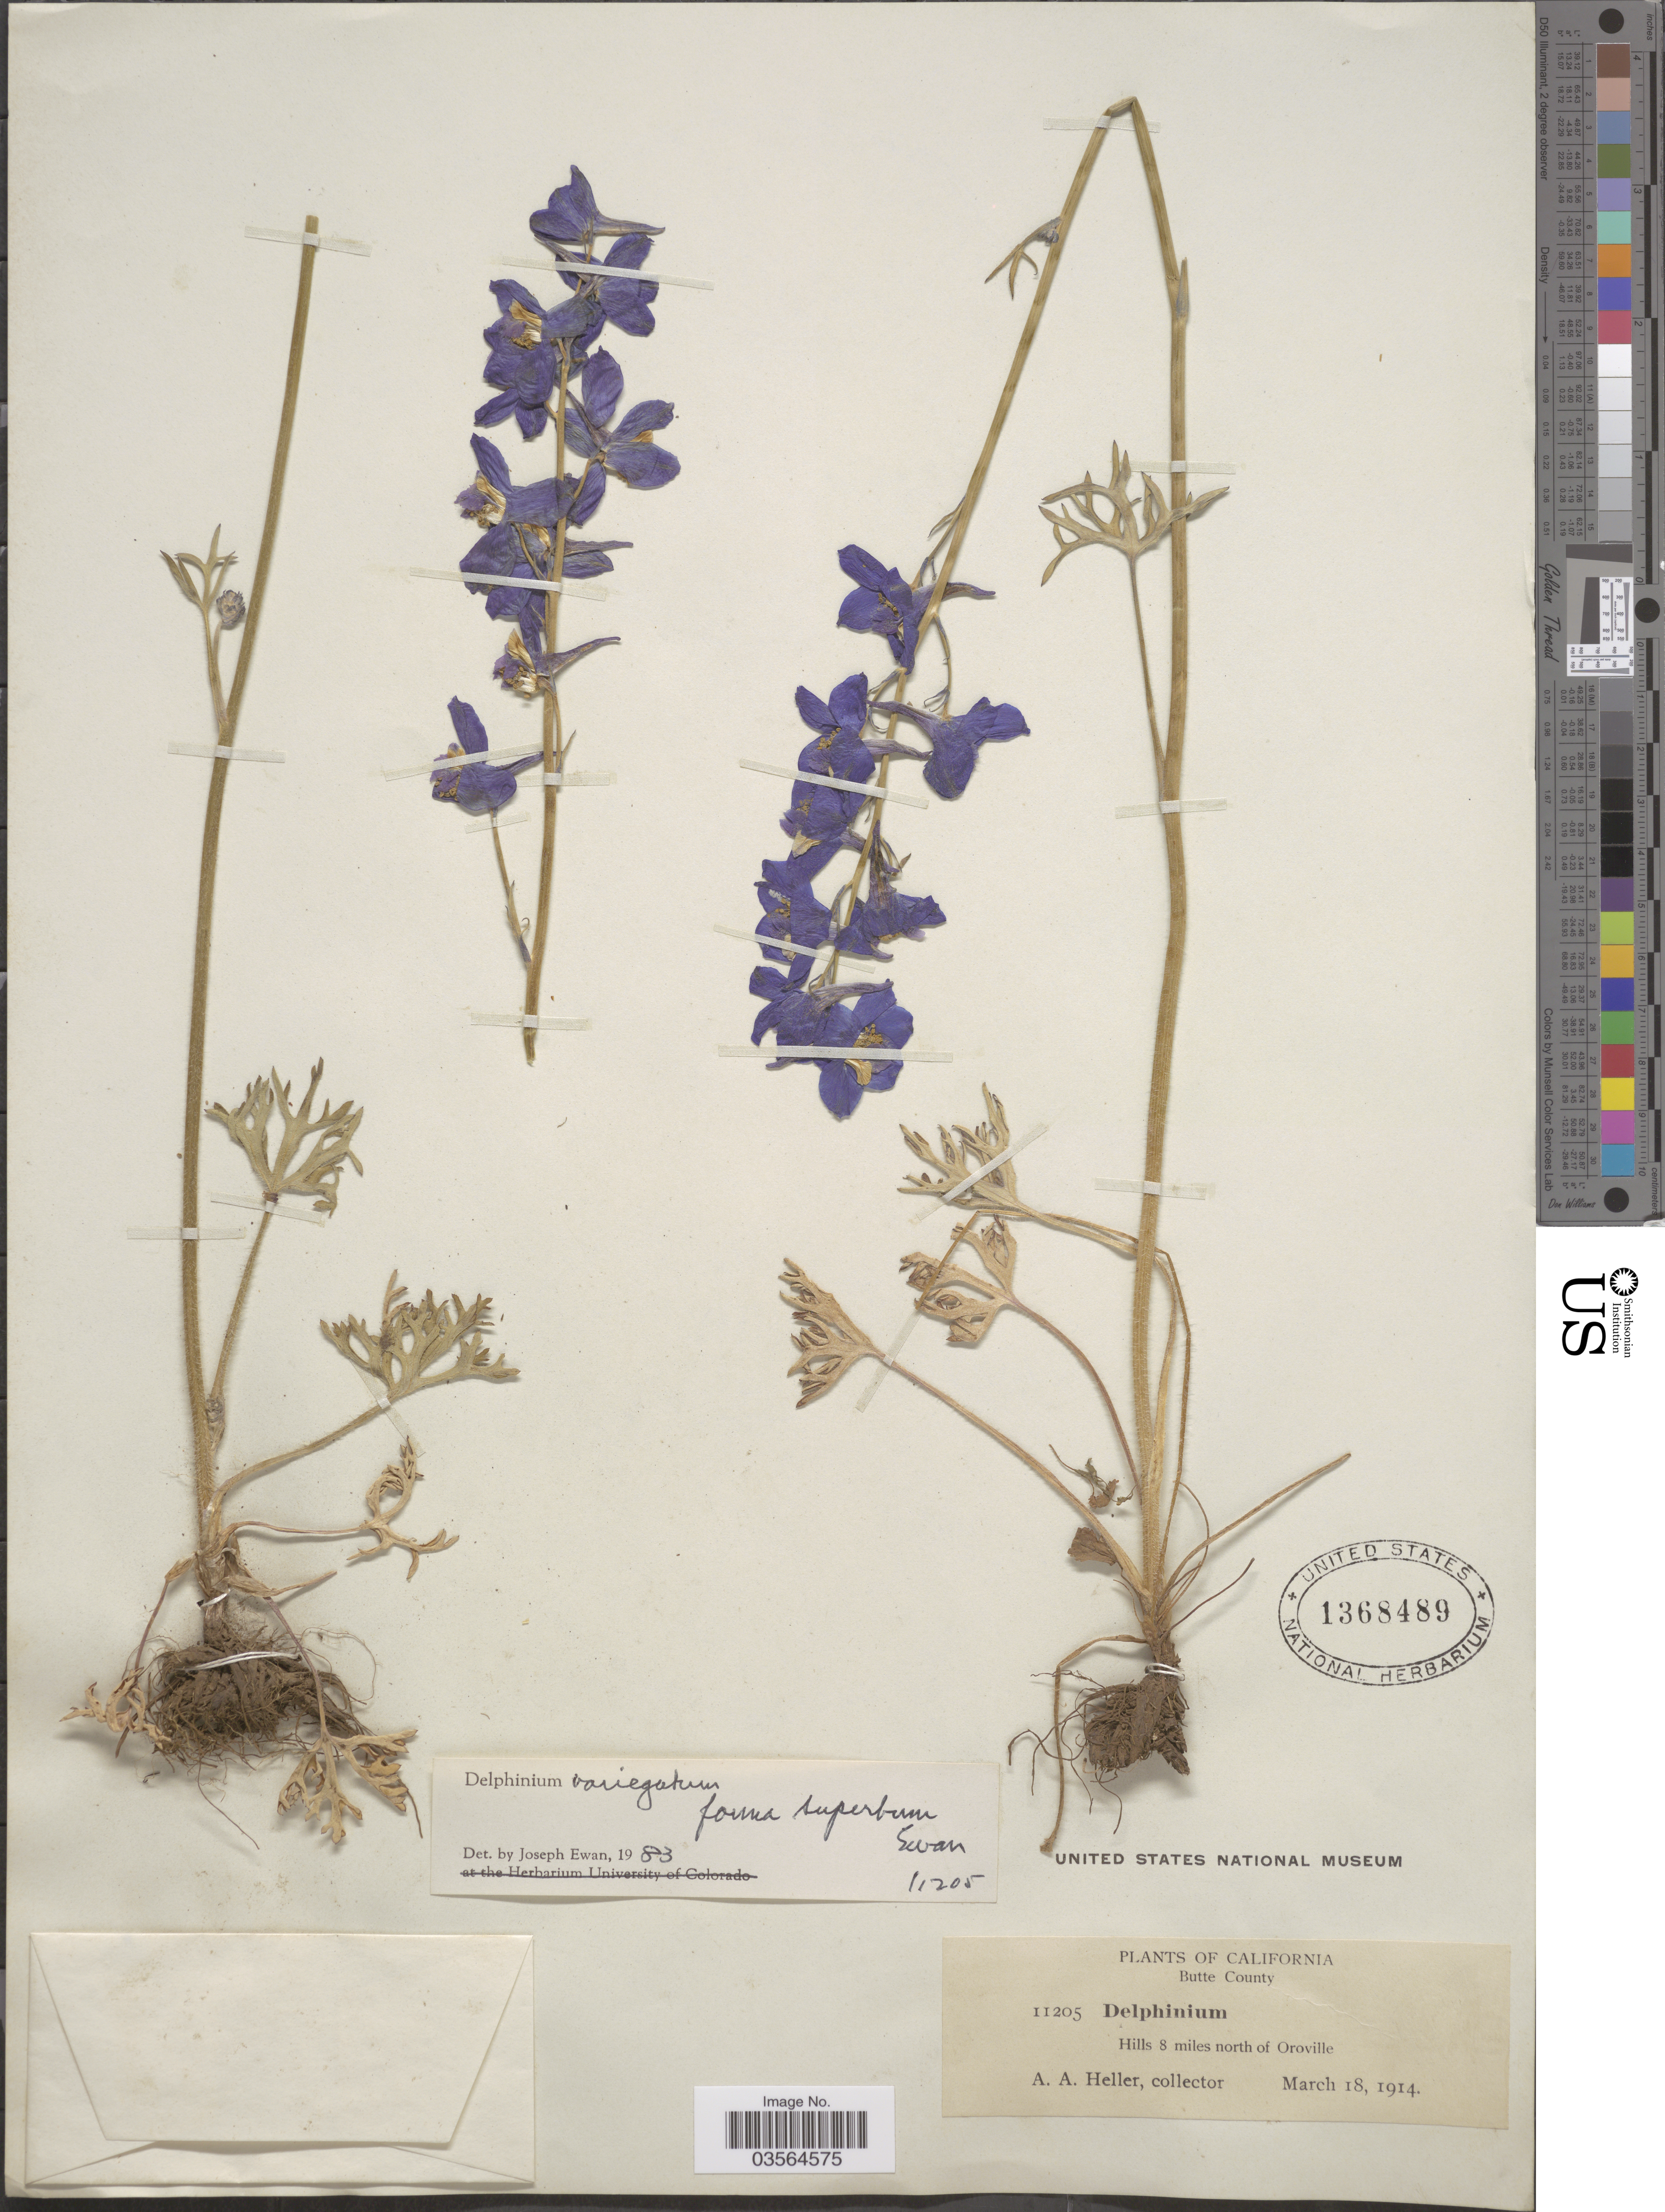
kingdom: Plantae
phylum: Tracheophyta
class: Magnoliopsida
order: Ranunculales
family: Ranunculaceae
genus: Delphinium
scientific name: Delphinium variegatum f. superbum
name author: Ewan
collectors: A. A. Heller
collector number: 11205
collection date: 1914-03-18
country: United States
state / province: California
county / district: Butte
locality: Butte County. Hills 8 miles north of Oroville.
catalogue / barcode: US 1368489